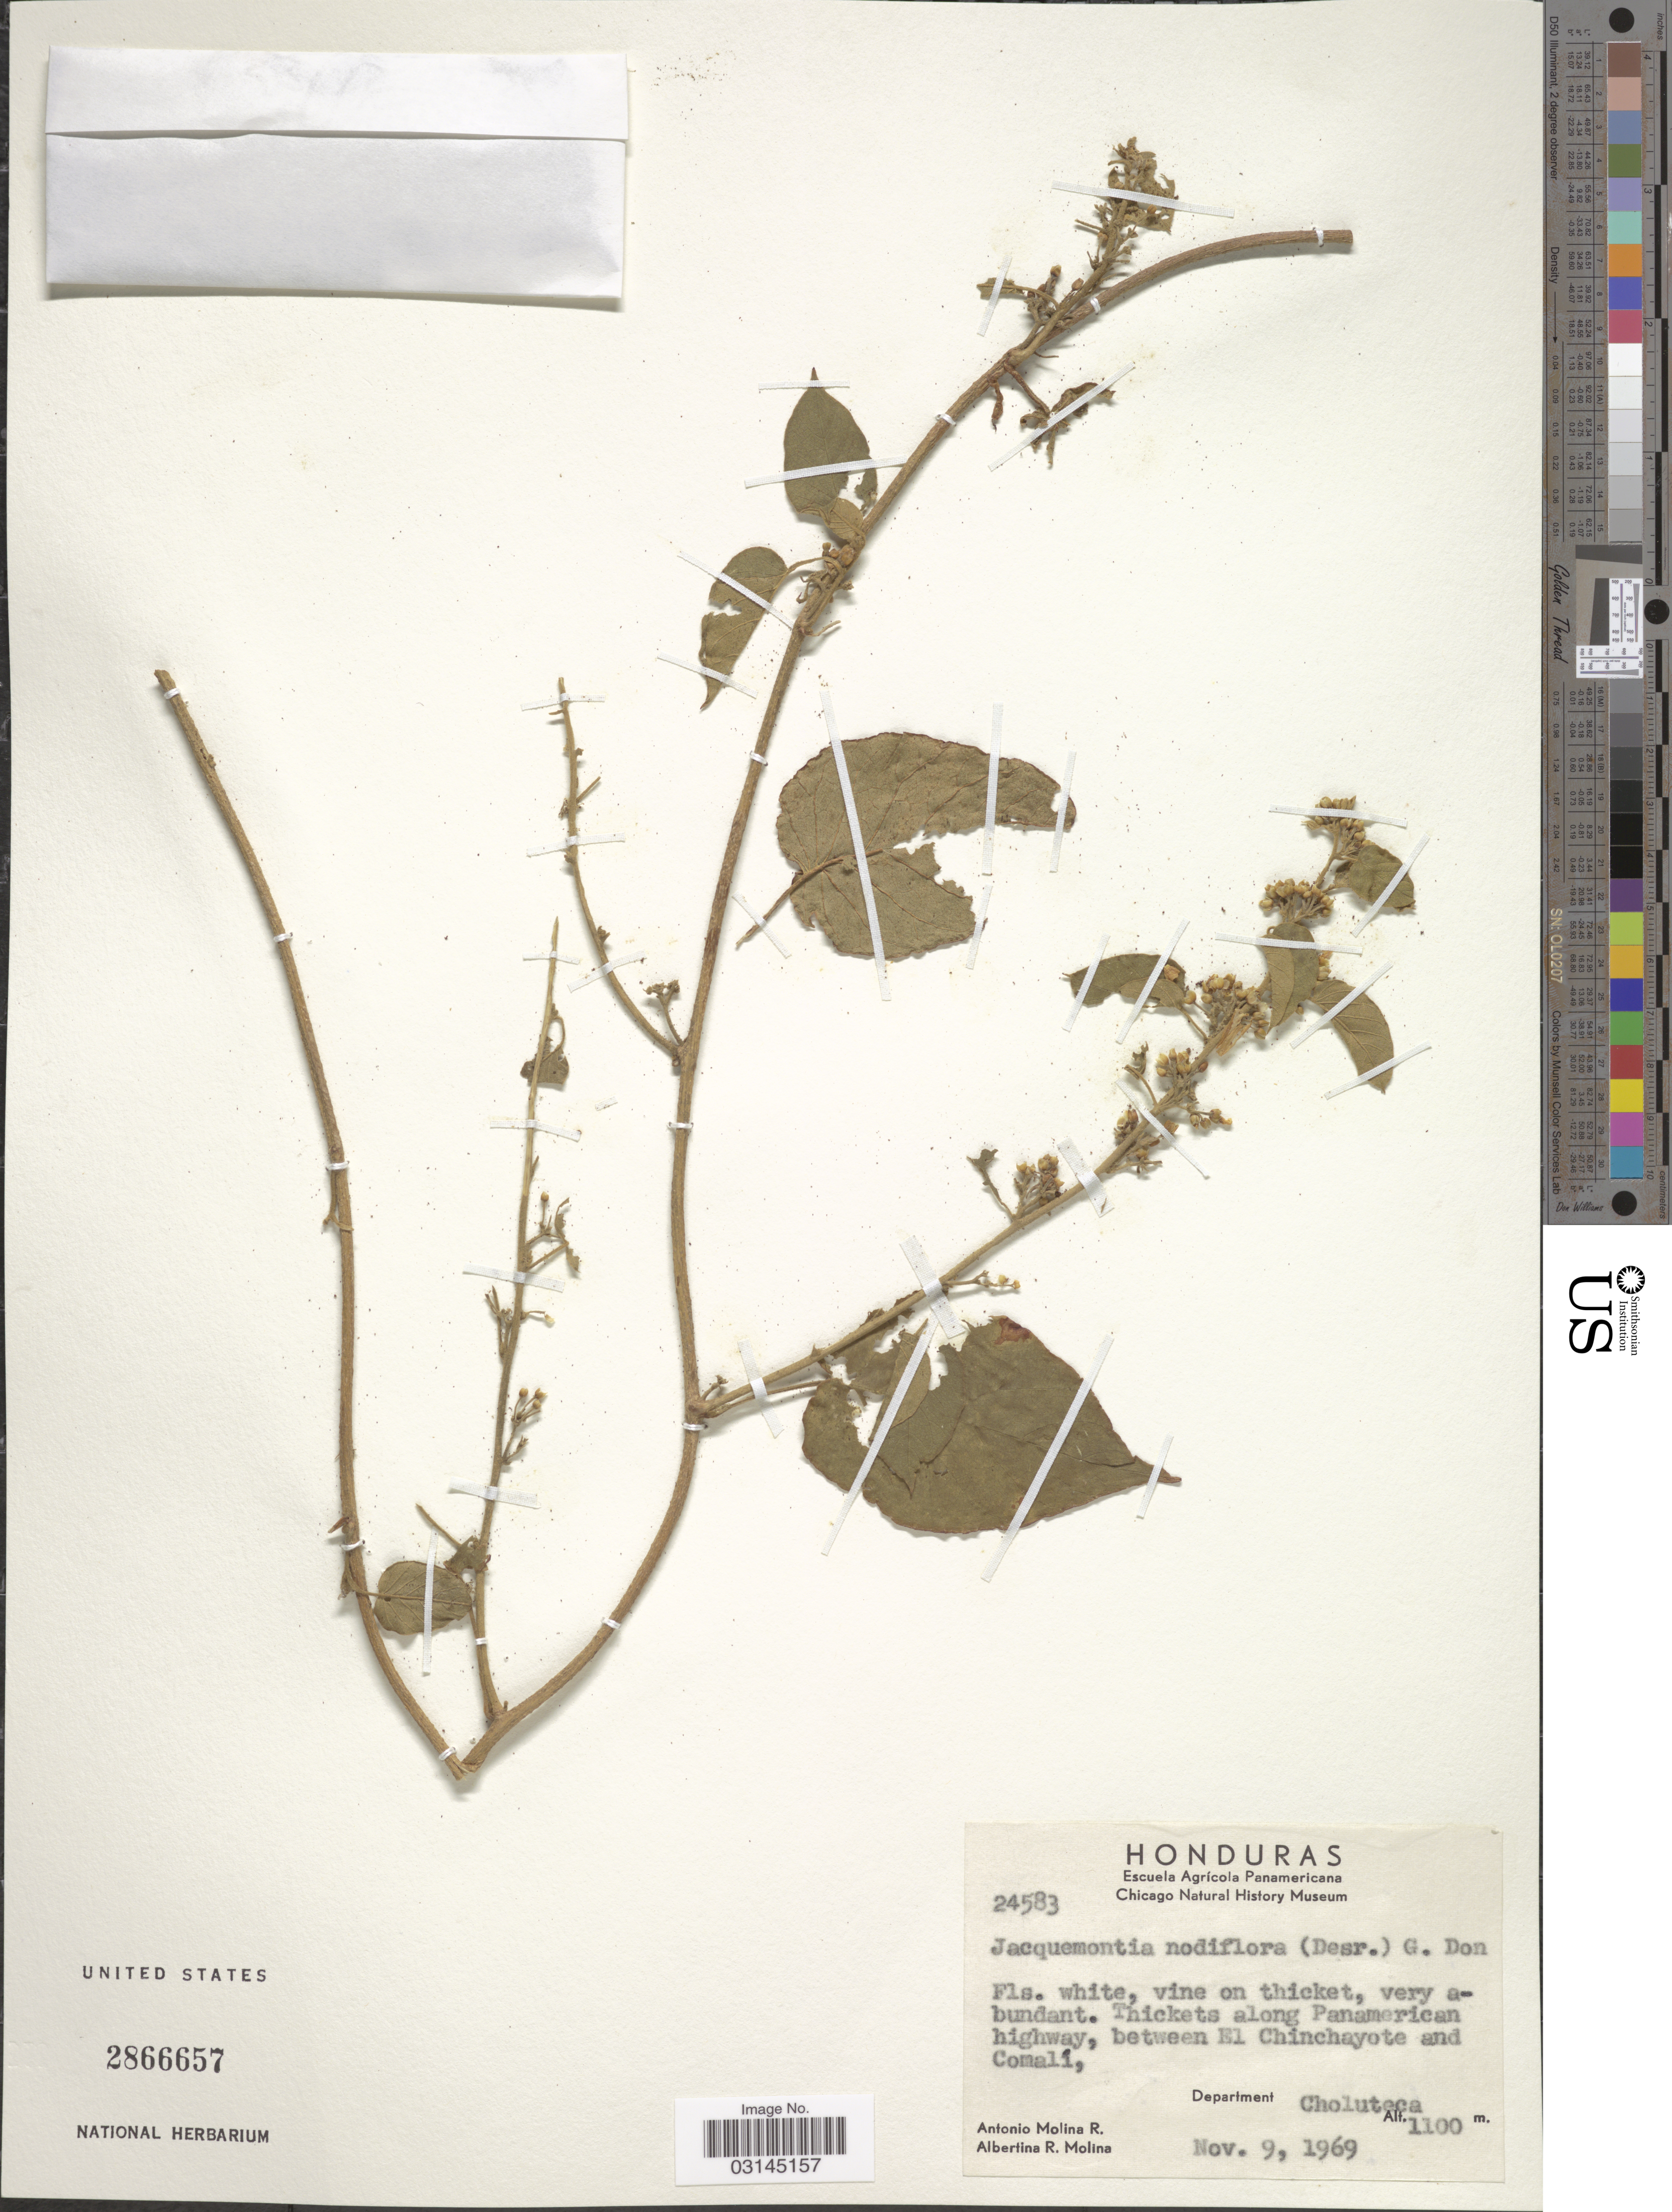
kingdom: Plantae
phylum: Tracheophyta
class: Magnoliopsida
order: Solanales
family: Convolvulaceae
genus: Convolvulus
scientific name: Convolvulus nodiflorus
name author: Desr.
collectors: A. Molina R. & A. R. Molina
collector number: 24583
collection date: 1969-11-09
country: Honduras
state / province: Choluteca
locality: Thickets along Panamerican highway, between El Chinchayote and Comalí, Department Choluteca.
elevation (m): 1100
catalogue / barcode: US 2866657